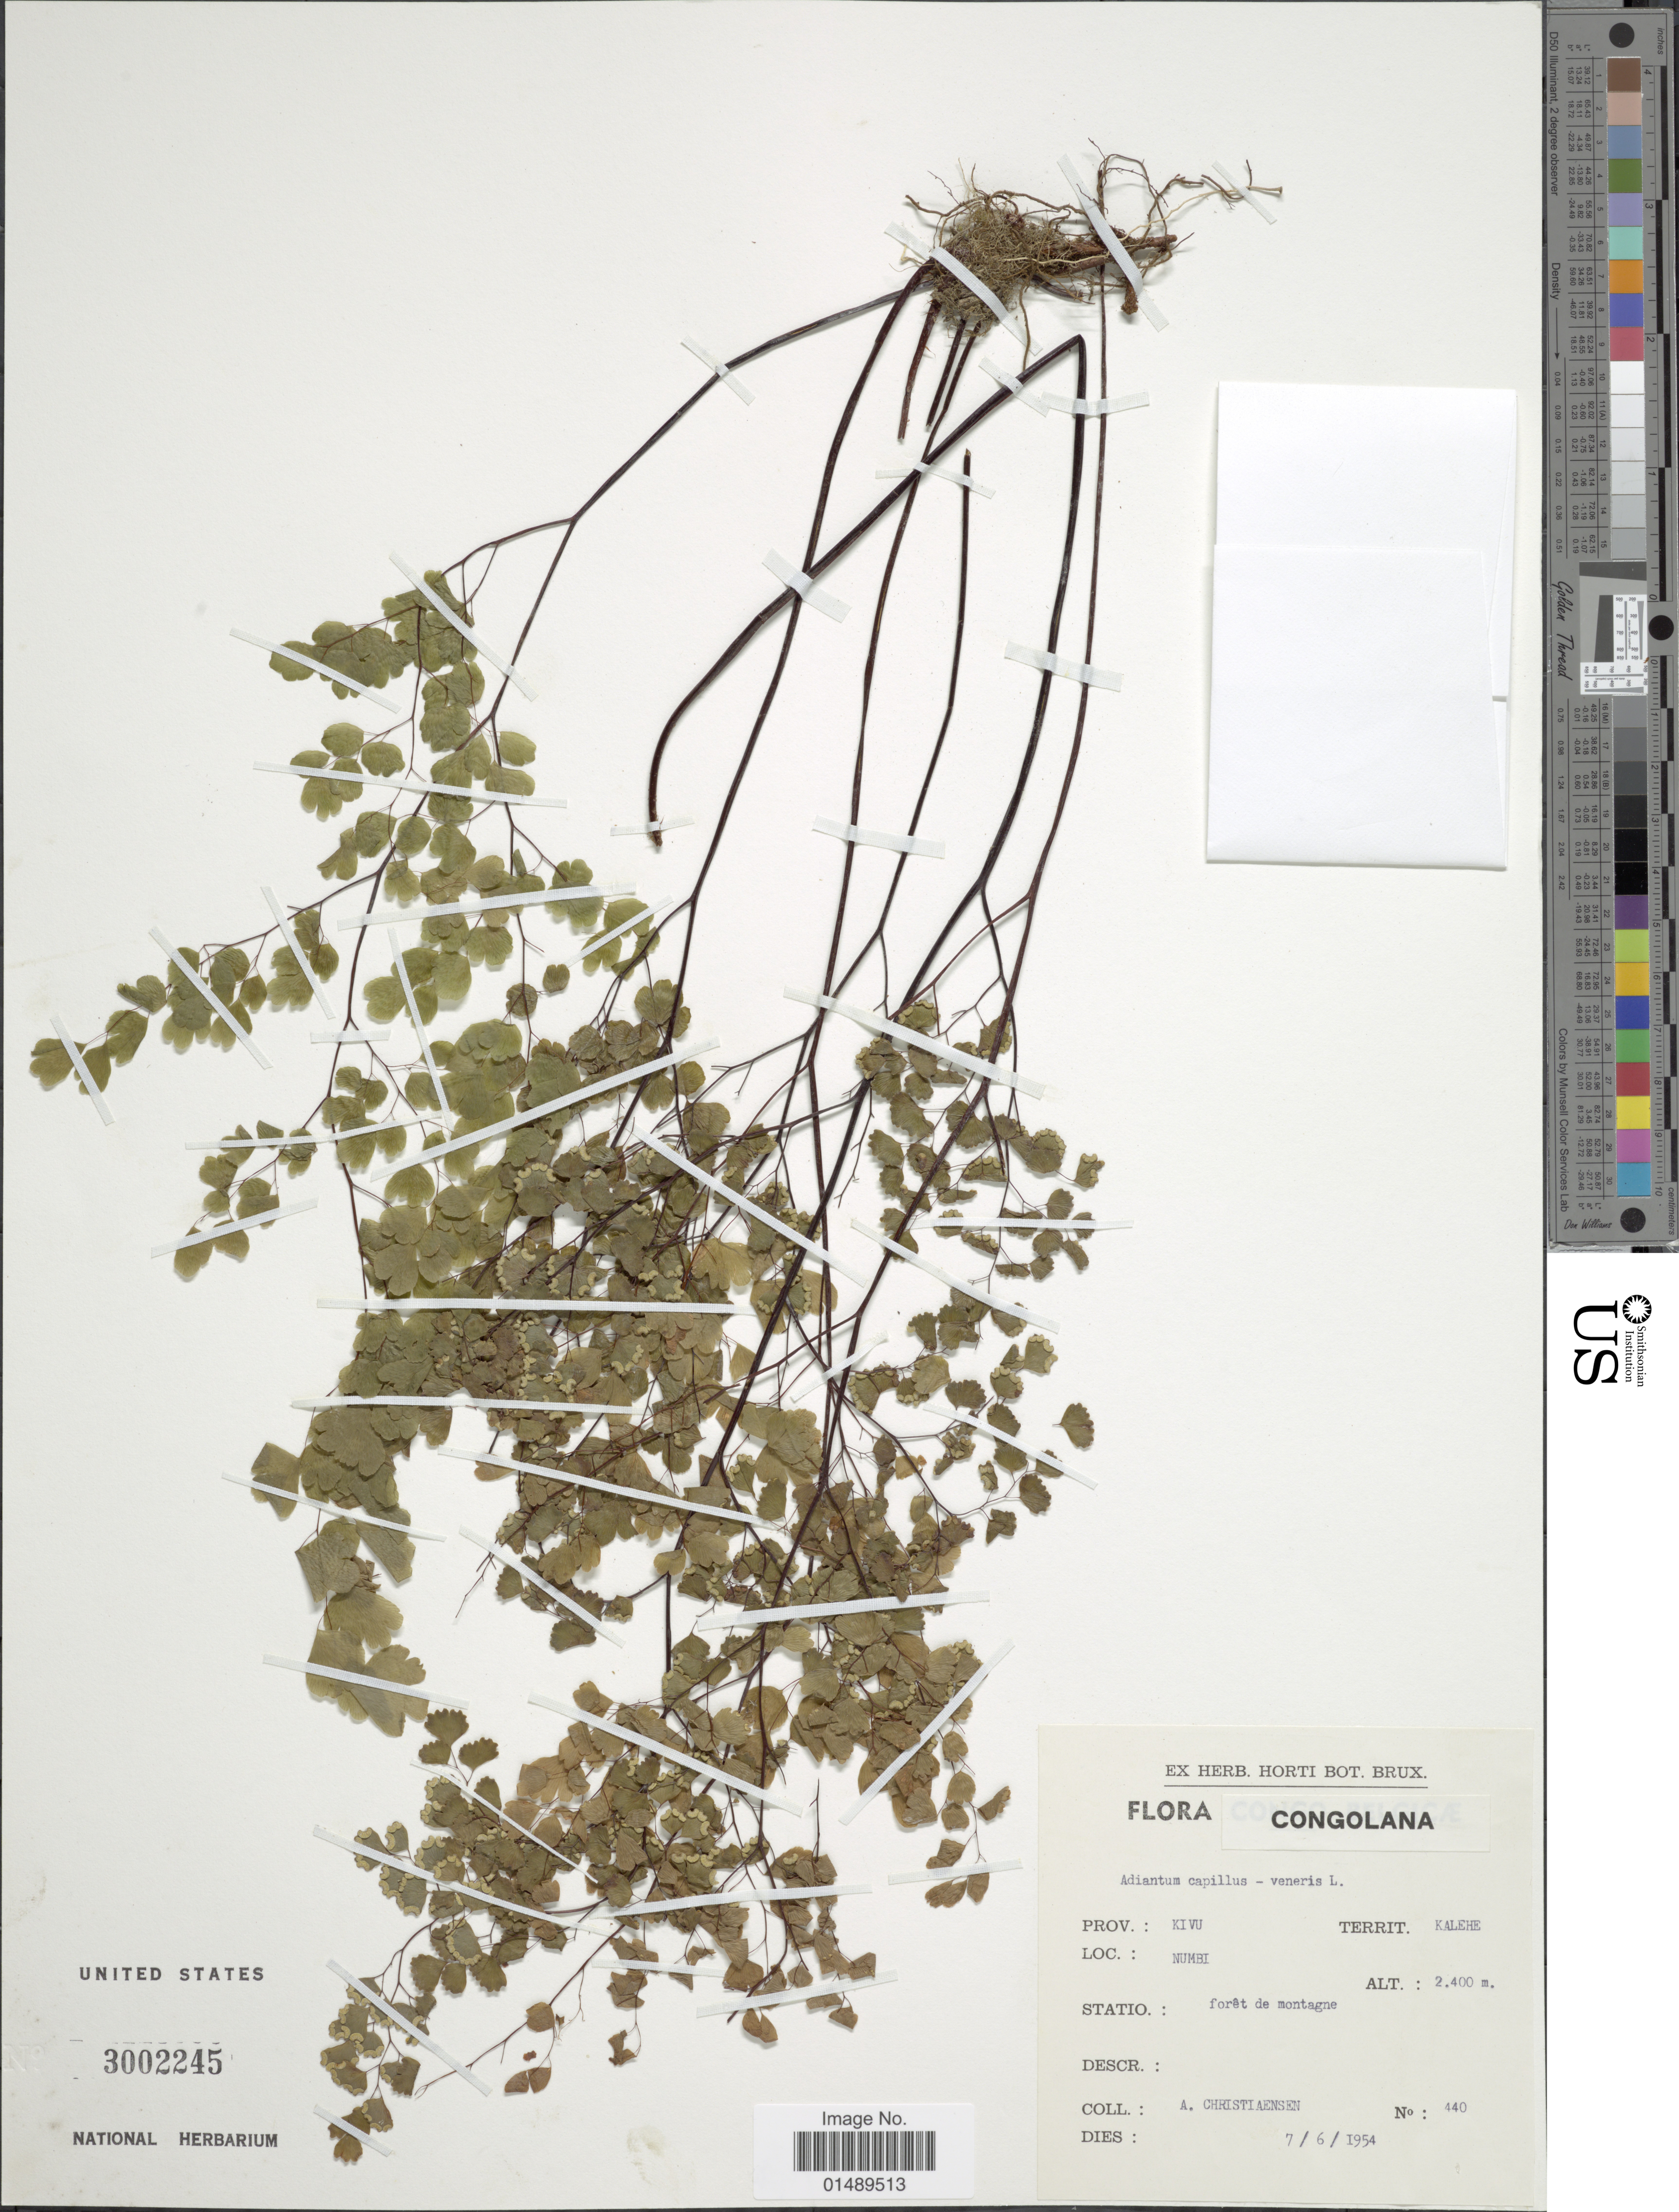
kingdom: Plantae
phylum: Tracheophyta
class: Polypodiopsida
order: Polypodiales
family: Pteridaceae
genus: Adiantum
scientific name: Adiantum capillus-veneris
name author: L.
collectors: A. Christiaensen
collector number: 440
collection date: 1954-06-07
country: Congo, Democratic Republic of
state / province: Sud-Kivu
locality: Congolana, Kivu, Kalehe, Numbi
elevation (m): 2400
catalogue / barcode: US 3002245